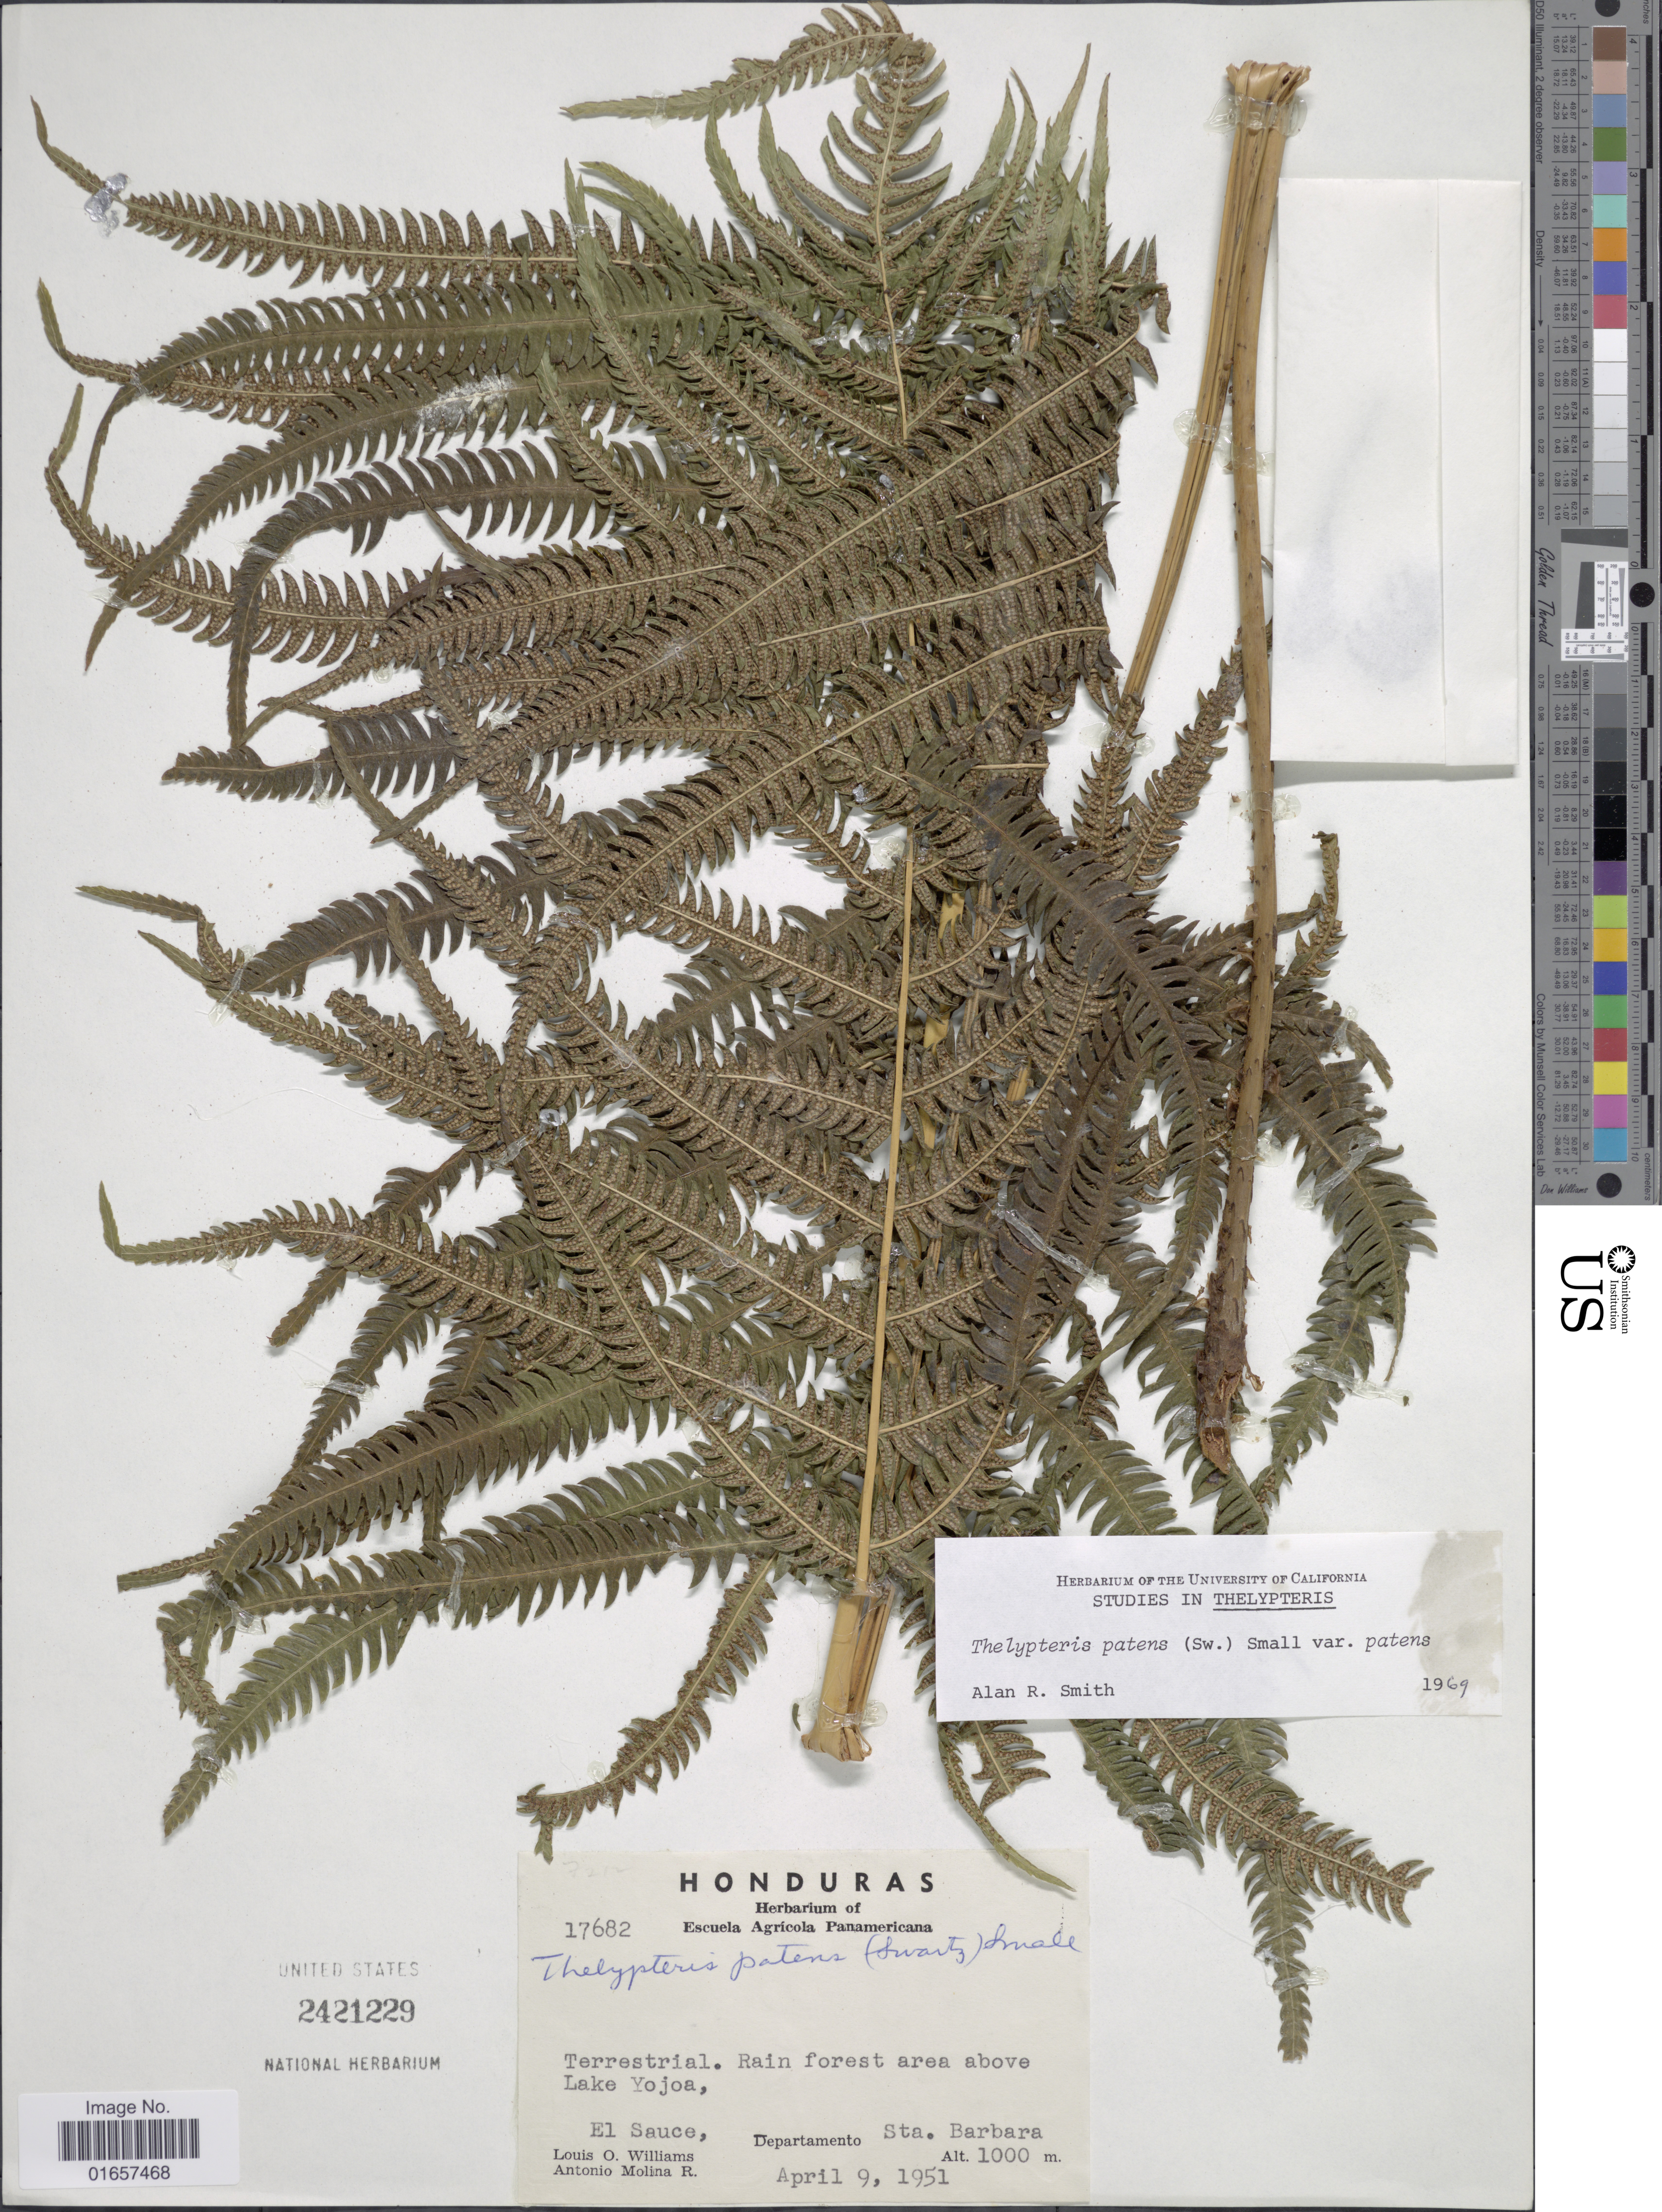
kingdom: Plantae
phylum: Tracheophyta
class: Polypodiopsida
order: Polypodiales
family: Thelypteridaceae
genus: Christella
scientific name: Christella patens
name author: (Sw.) Holttum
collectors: L. O. Williams & A. Molina R.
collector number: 17682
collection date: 1951-04-09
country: Honduras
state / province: Santa Bárbara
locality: Honduras, Rain forest area above Lake Yojoa, El Sauce, Departamento Sta. Barbara.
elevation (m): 1000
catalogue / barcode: US 1421229